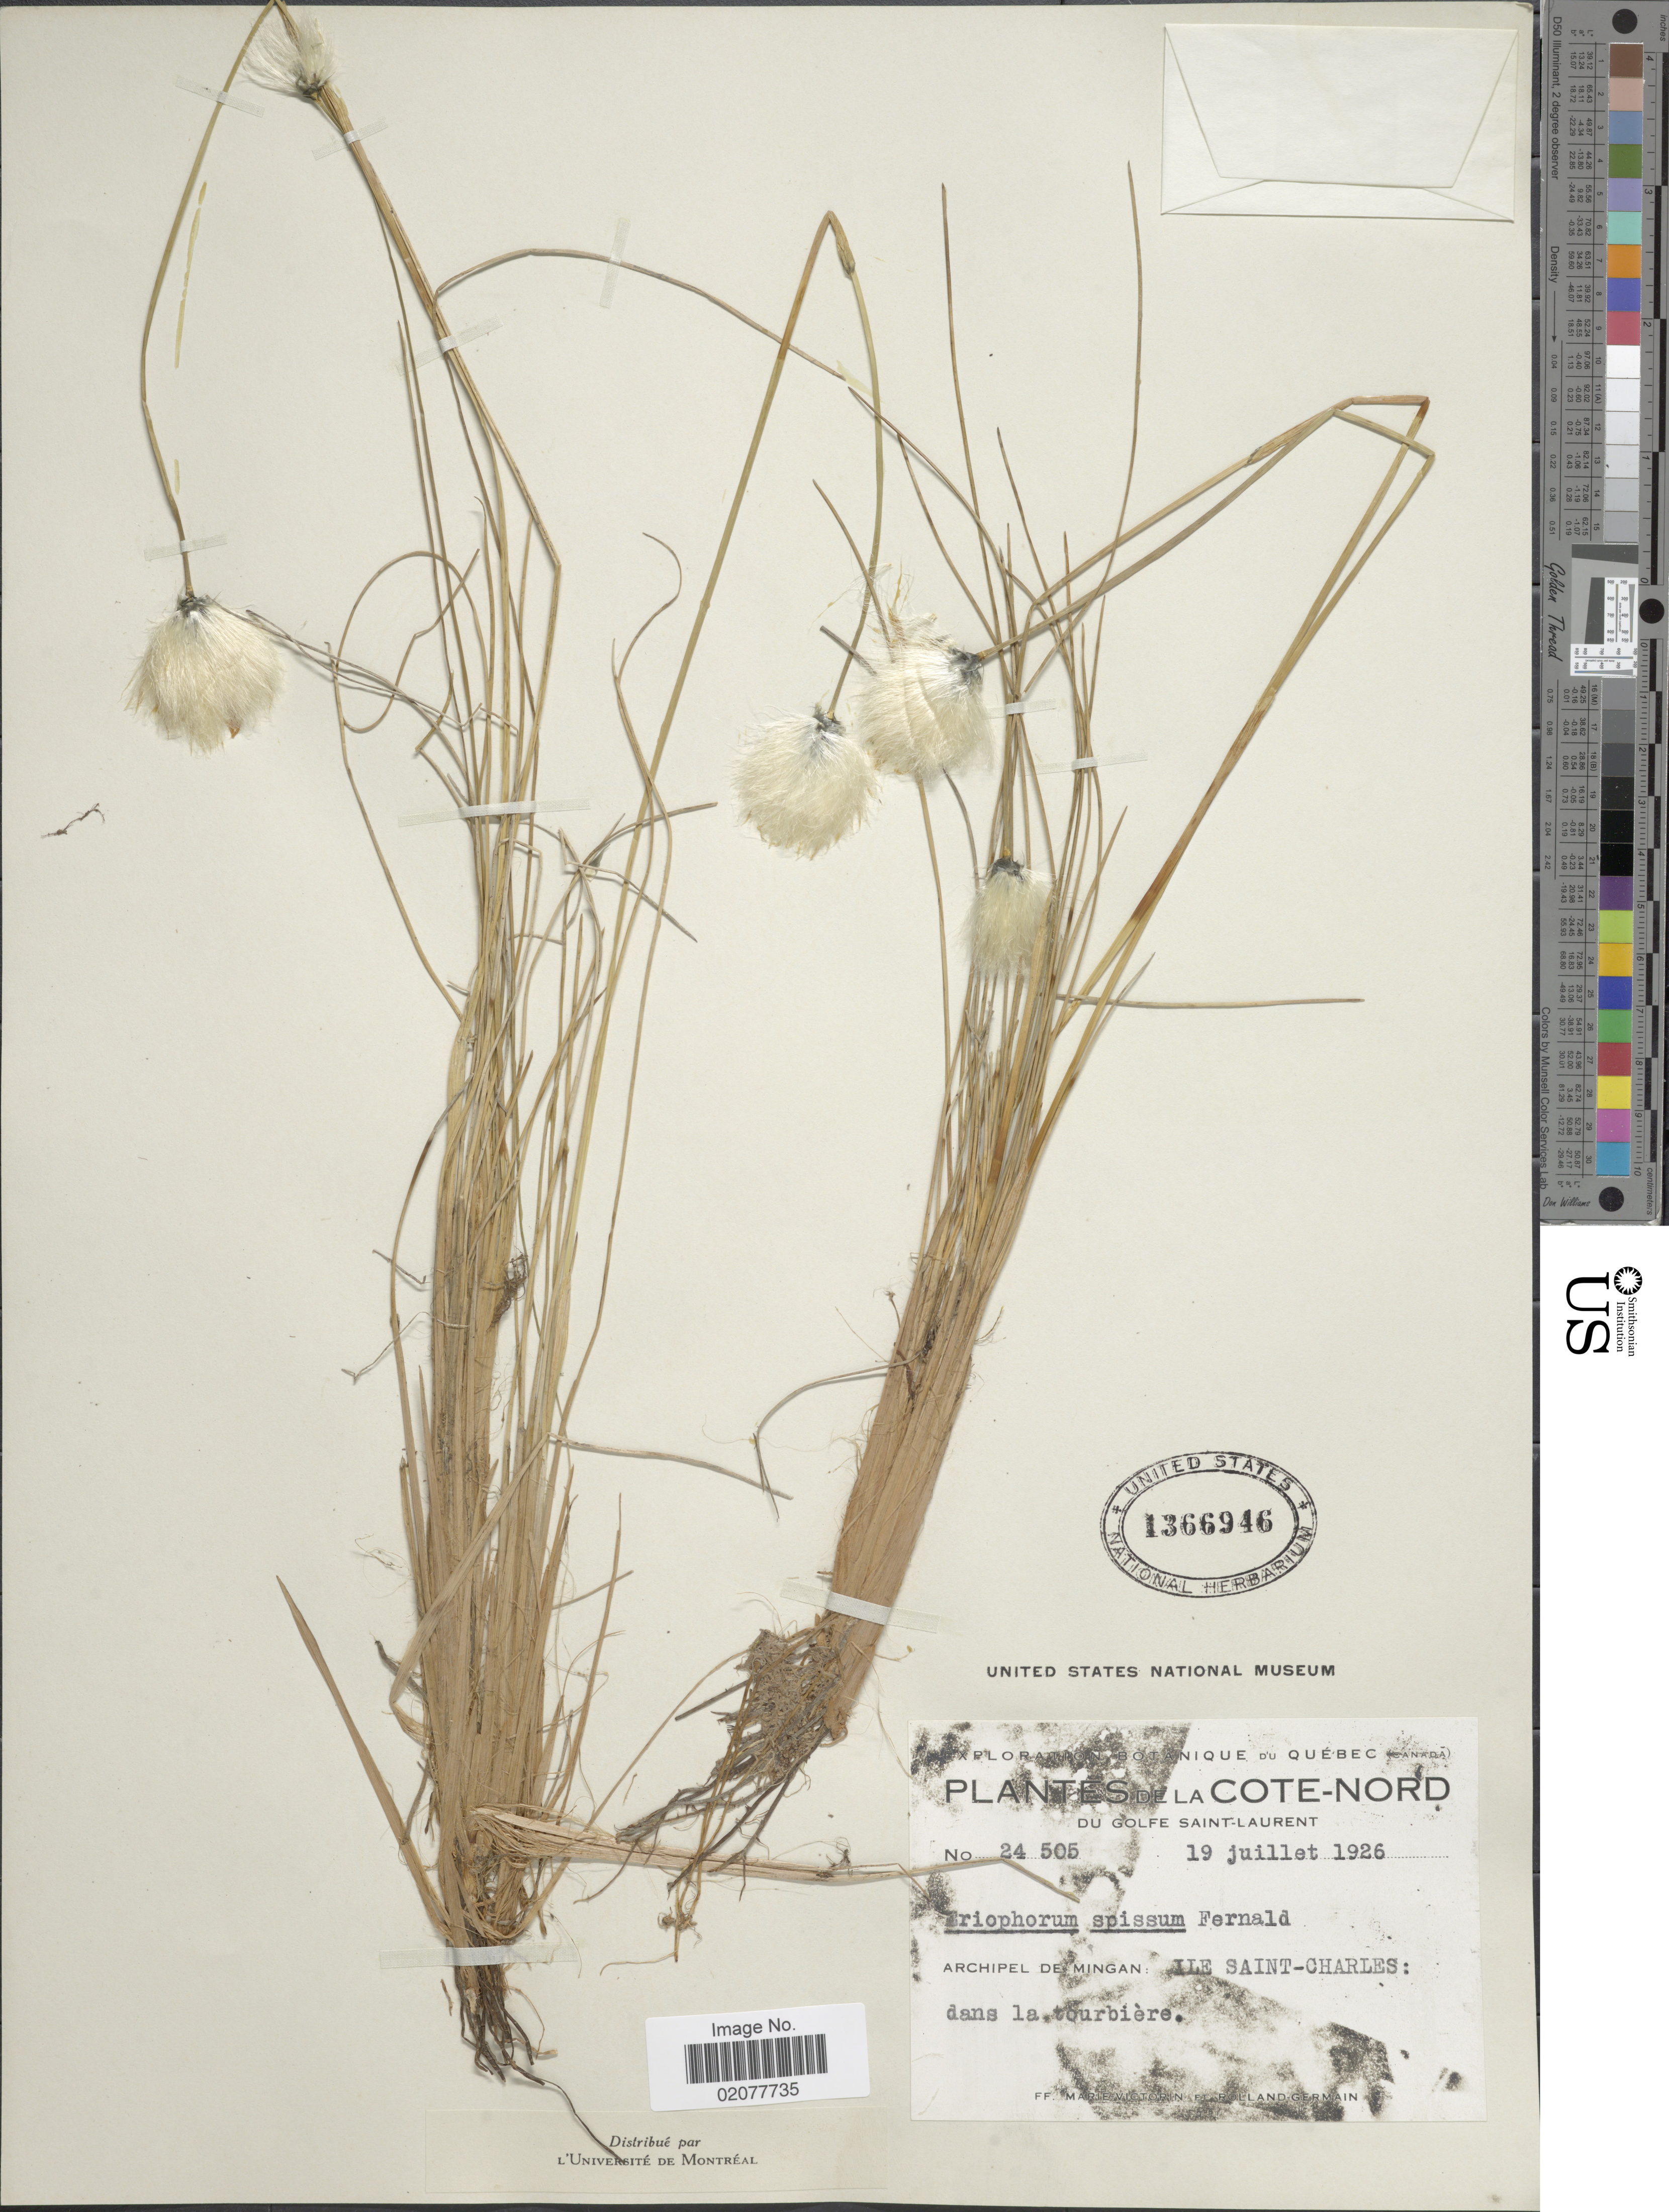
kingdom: Plantae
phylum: Tracheophyta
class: Liliopsida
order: Poales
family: Cyperaceae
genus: Eriophorum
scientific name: Eriophorum spissum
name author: Fernald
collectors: F. Marie-Victorin & Rolland-Germain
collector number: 24505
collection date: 1926-07-19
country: Canada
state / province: Quebec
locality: Cote-Nord, Du Golfe Saint-Laurent. Archipel de Michigan, ile Saint-Charles, dans la turbiere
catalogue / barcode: US 1366946